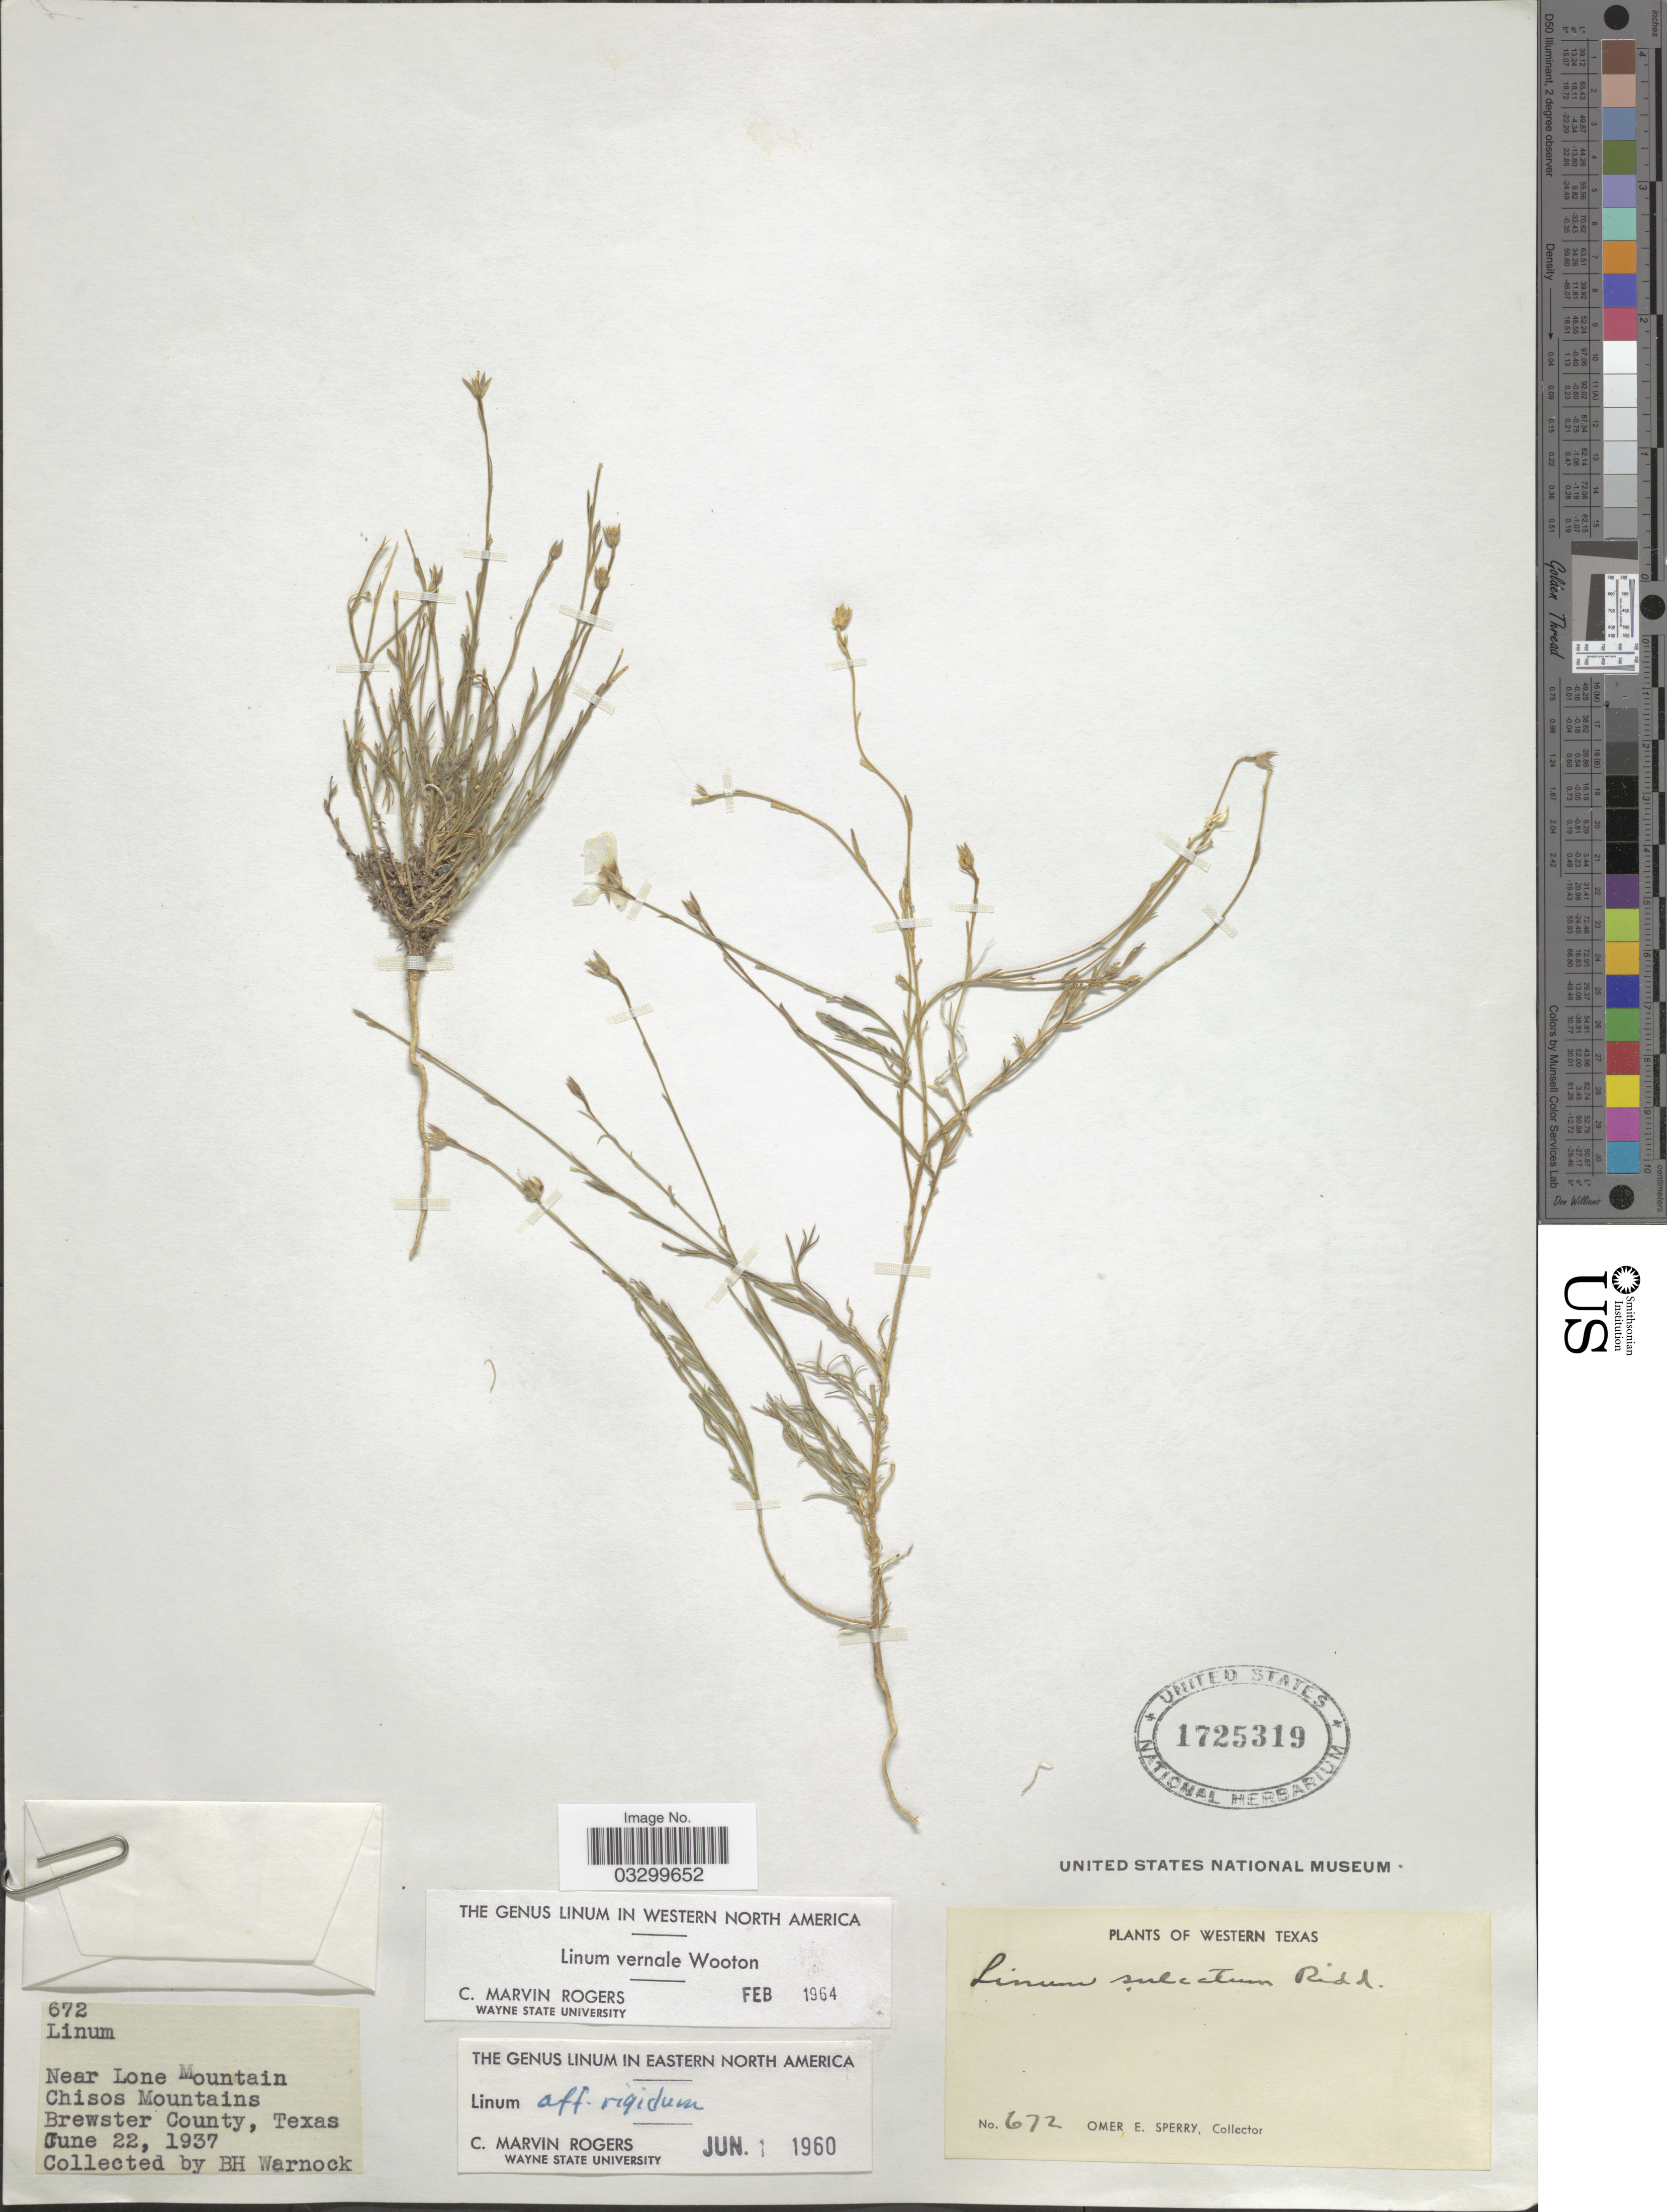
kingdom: Plantae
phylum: Tracheophyta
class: Magnoliopsida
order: Malpighiales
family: Linaceae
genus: Linum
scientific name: Linum vernale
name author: Wooton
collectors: O. E. Sperry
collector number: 672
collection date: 1937-06-22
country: United States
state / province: Texas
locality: Western Texas, Near Lone Mountain, Chisos Mountains, Brewster County.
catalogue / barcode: US 1725319